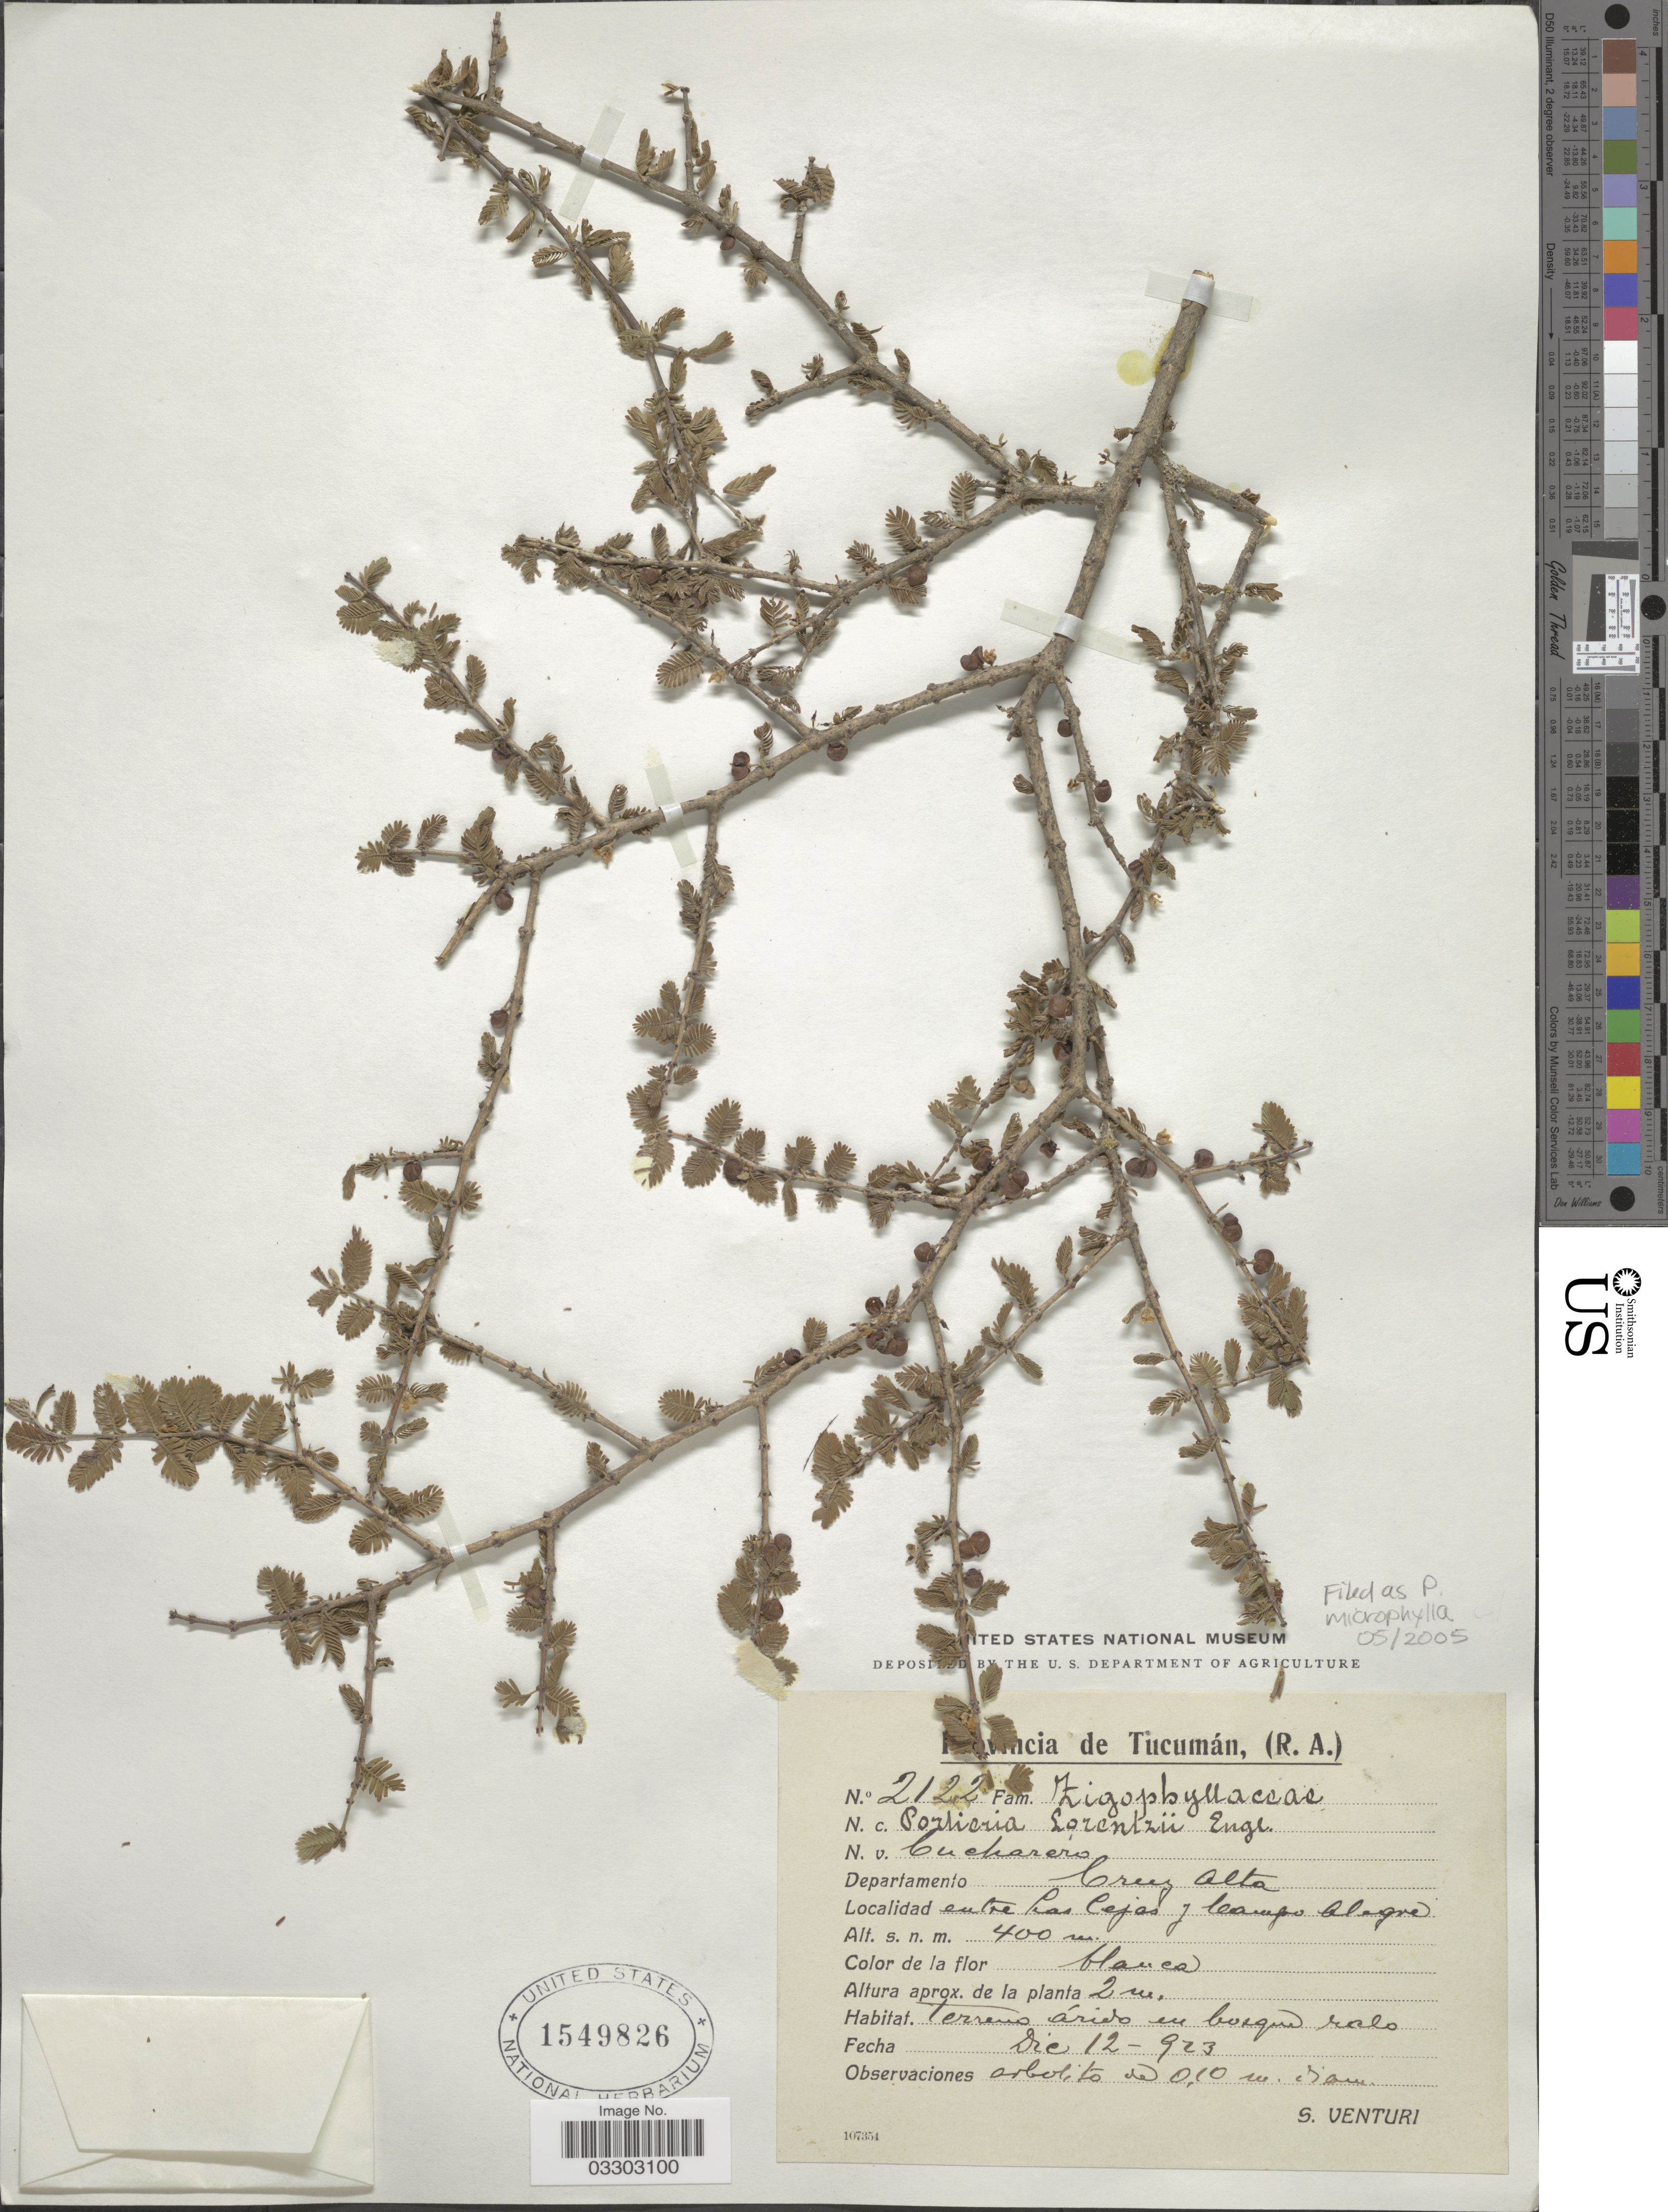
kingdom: Plantae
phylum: Tracheophyta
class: Magnoliopsida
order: Zygophyllales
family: Zygophyllaceae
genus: Porlieria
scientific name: Porlieria microphylla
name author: (Baill.) Descole et al.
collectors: S. Venturi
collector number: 2122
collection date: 1923-12-12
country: Argentina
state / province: Tucuman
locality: Departamento Cruz Alta, entre Las Cejas y Campo Alegre.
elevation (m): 400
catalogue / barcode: US 1549826